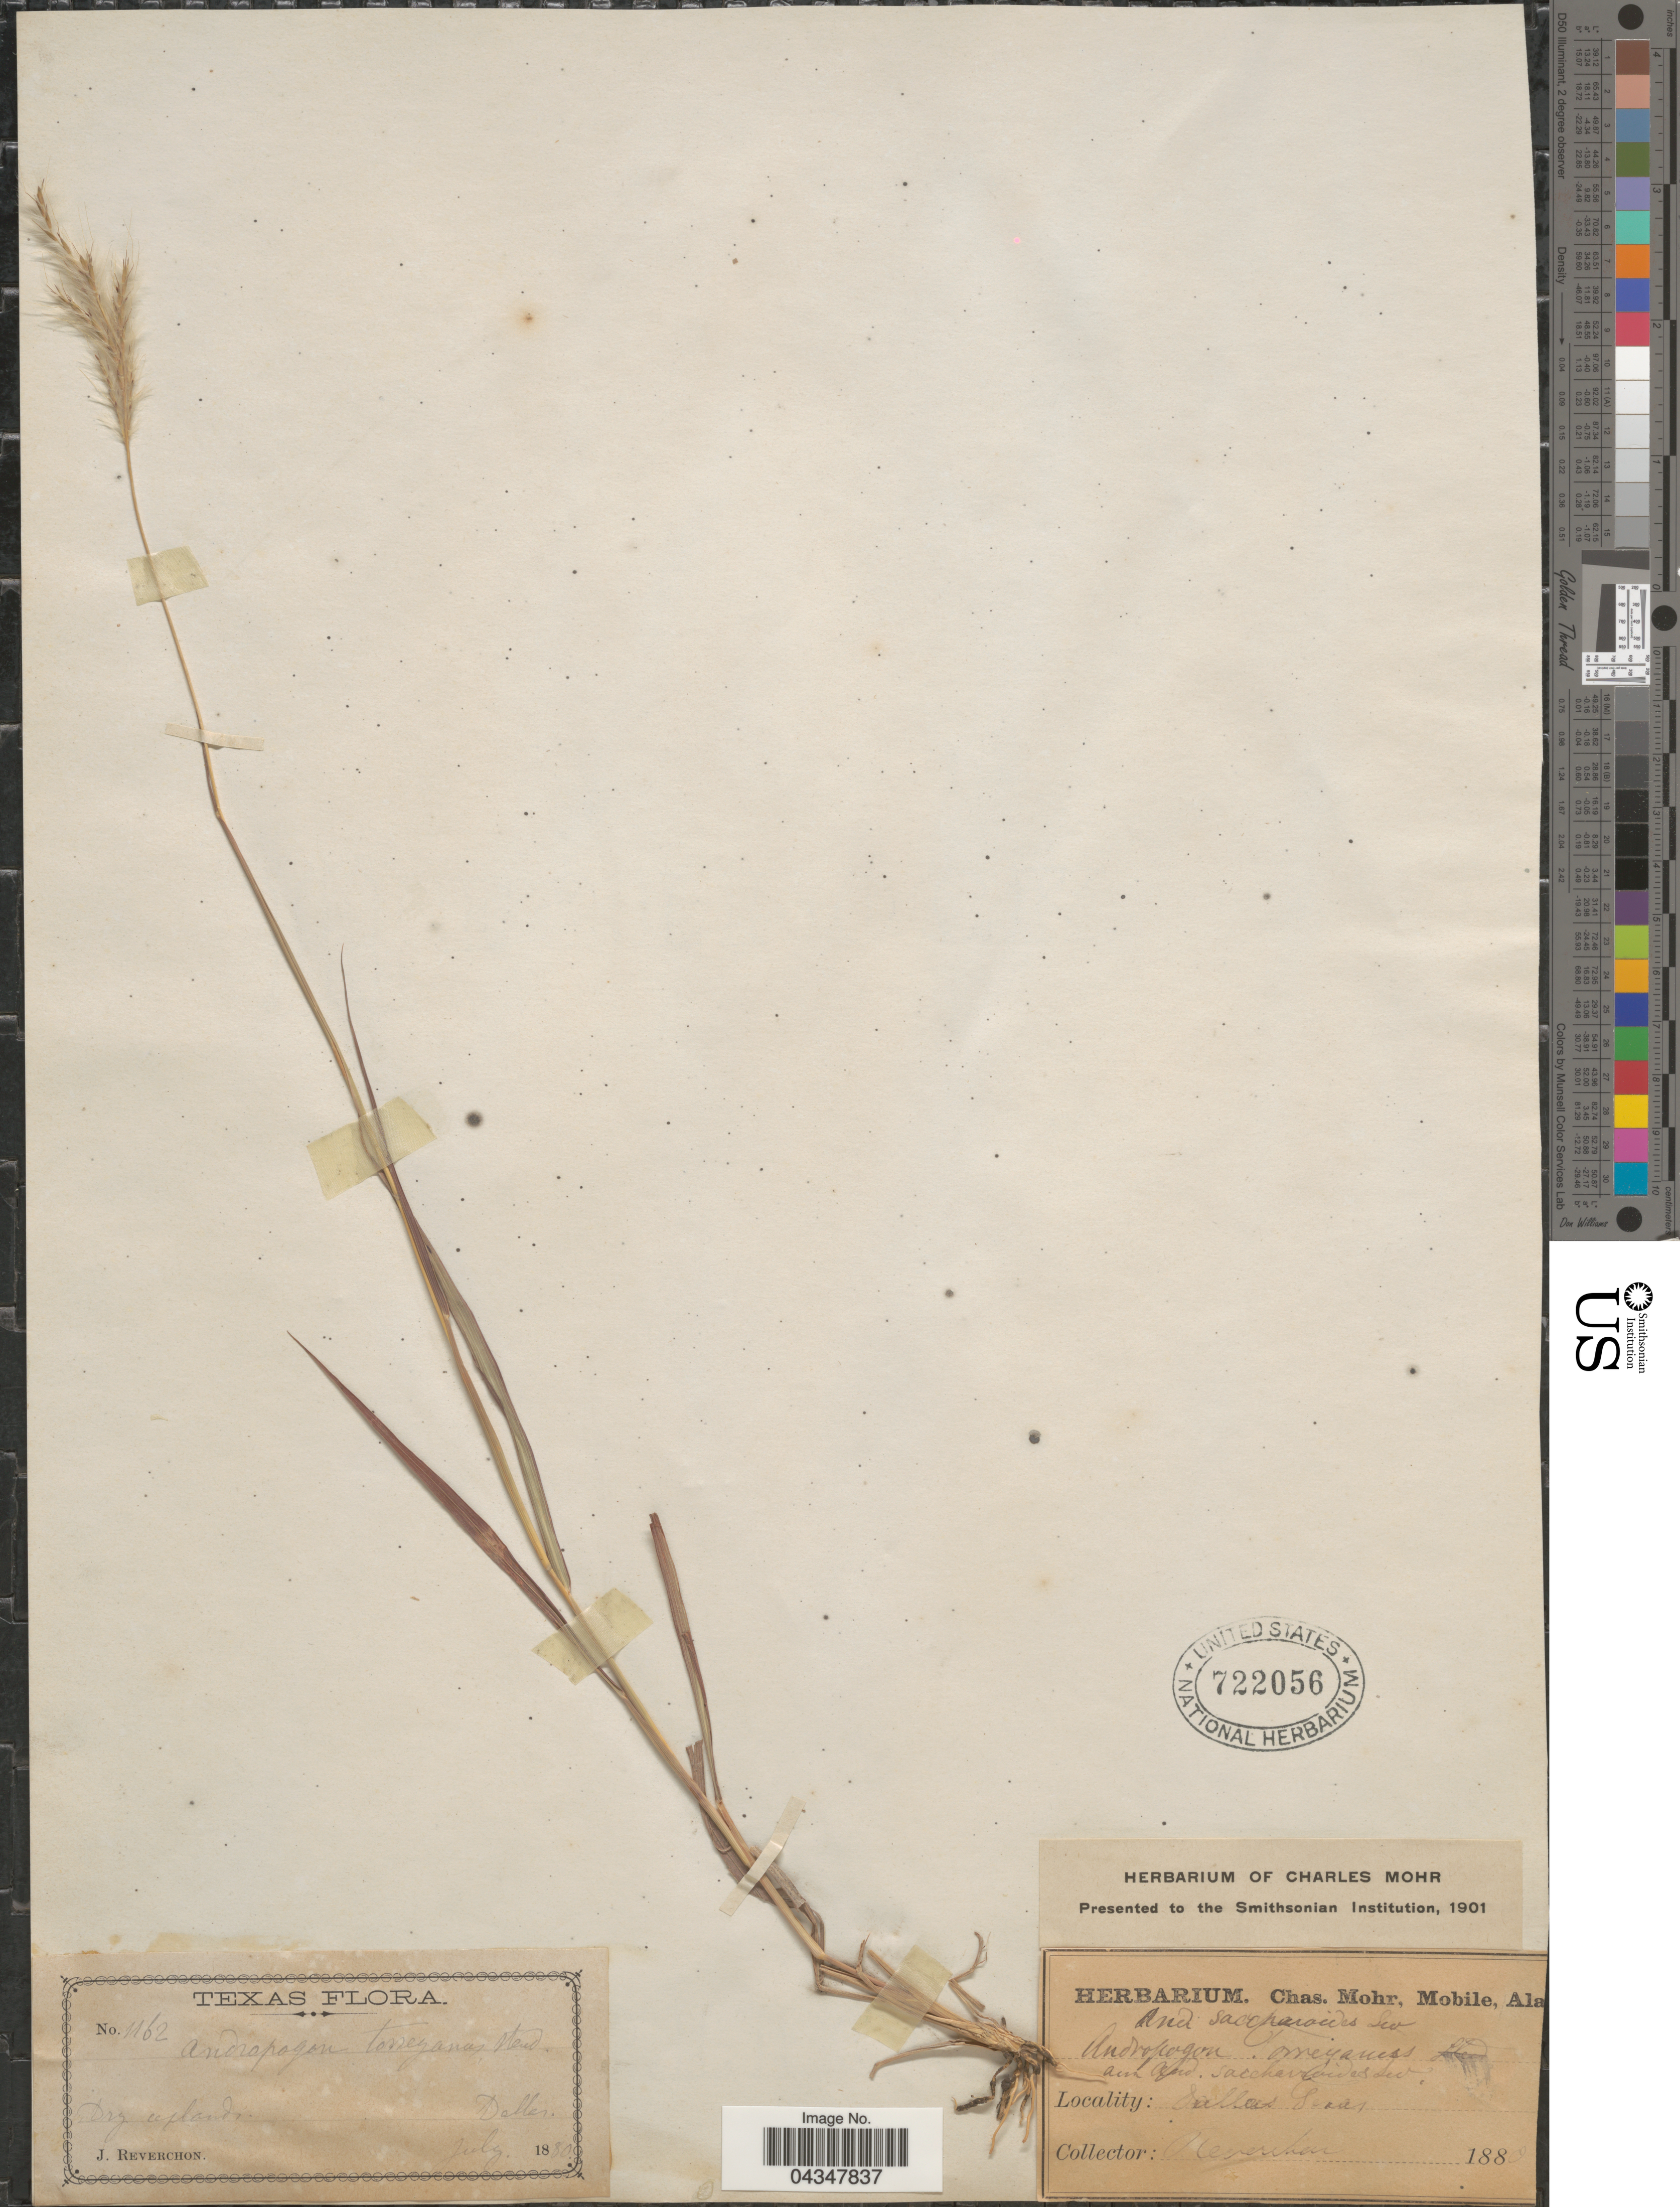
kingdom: Plantae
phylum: Tracheophyta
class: Liliopsida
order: Poales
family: Poaceae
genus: Bothriochloa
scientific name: Bothriochloa saccharoides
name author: (Sw.) Rydb.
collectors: J. Reverchon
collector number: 1162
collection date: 1880-07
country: United States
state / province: Texas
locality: Dallas.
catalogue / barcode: US 722056